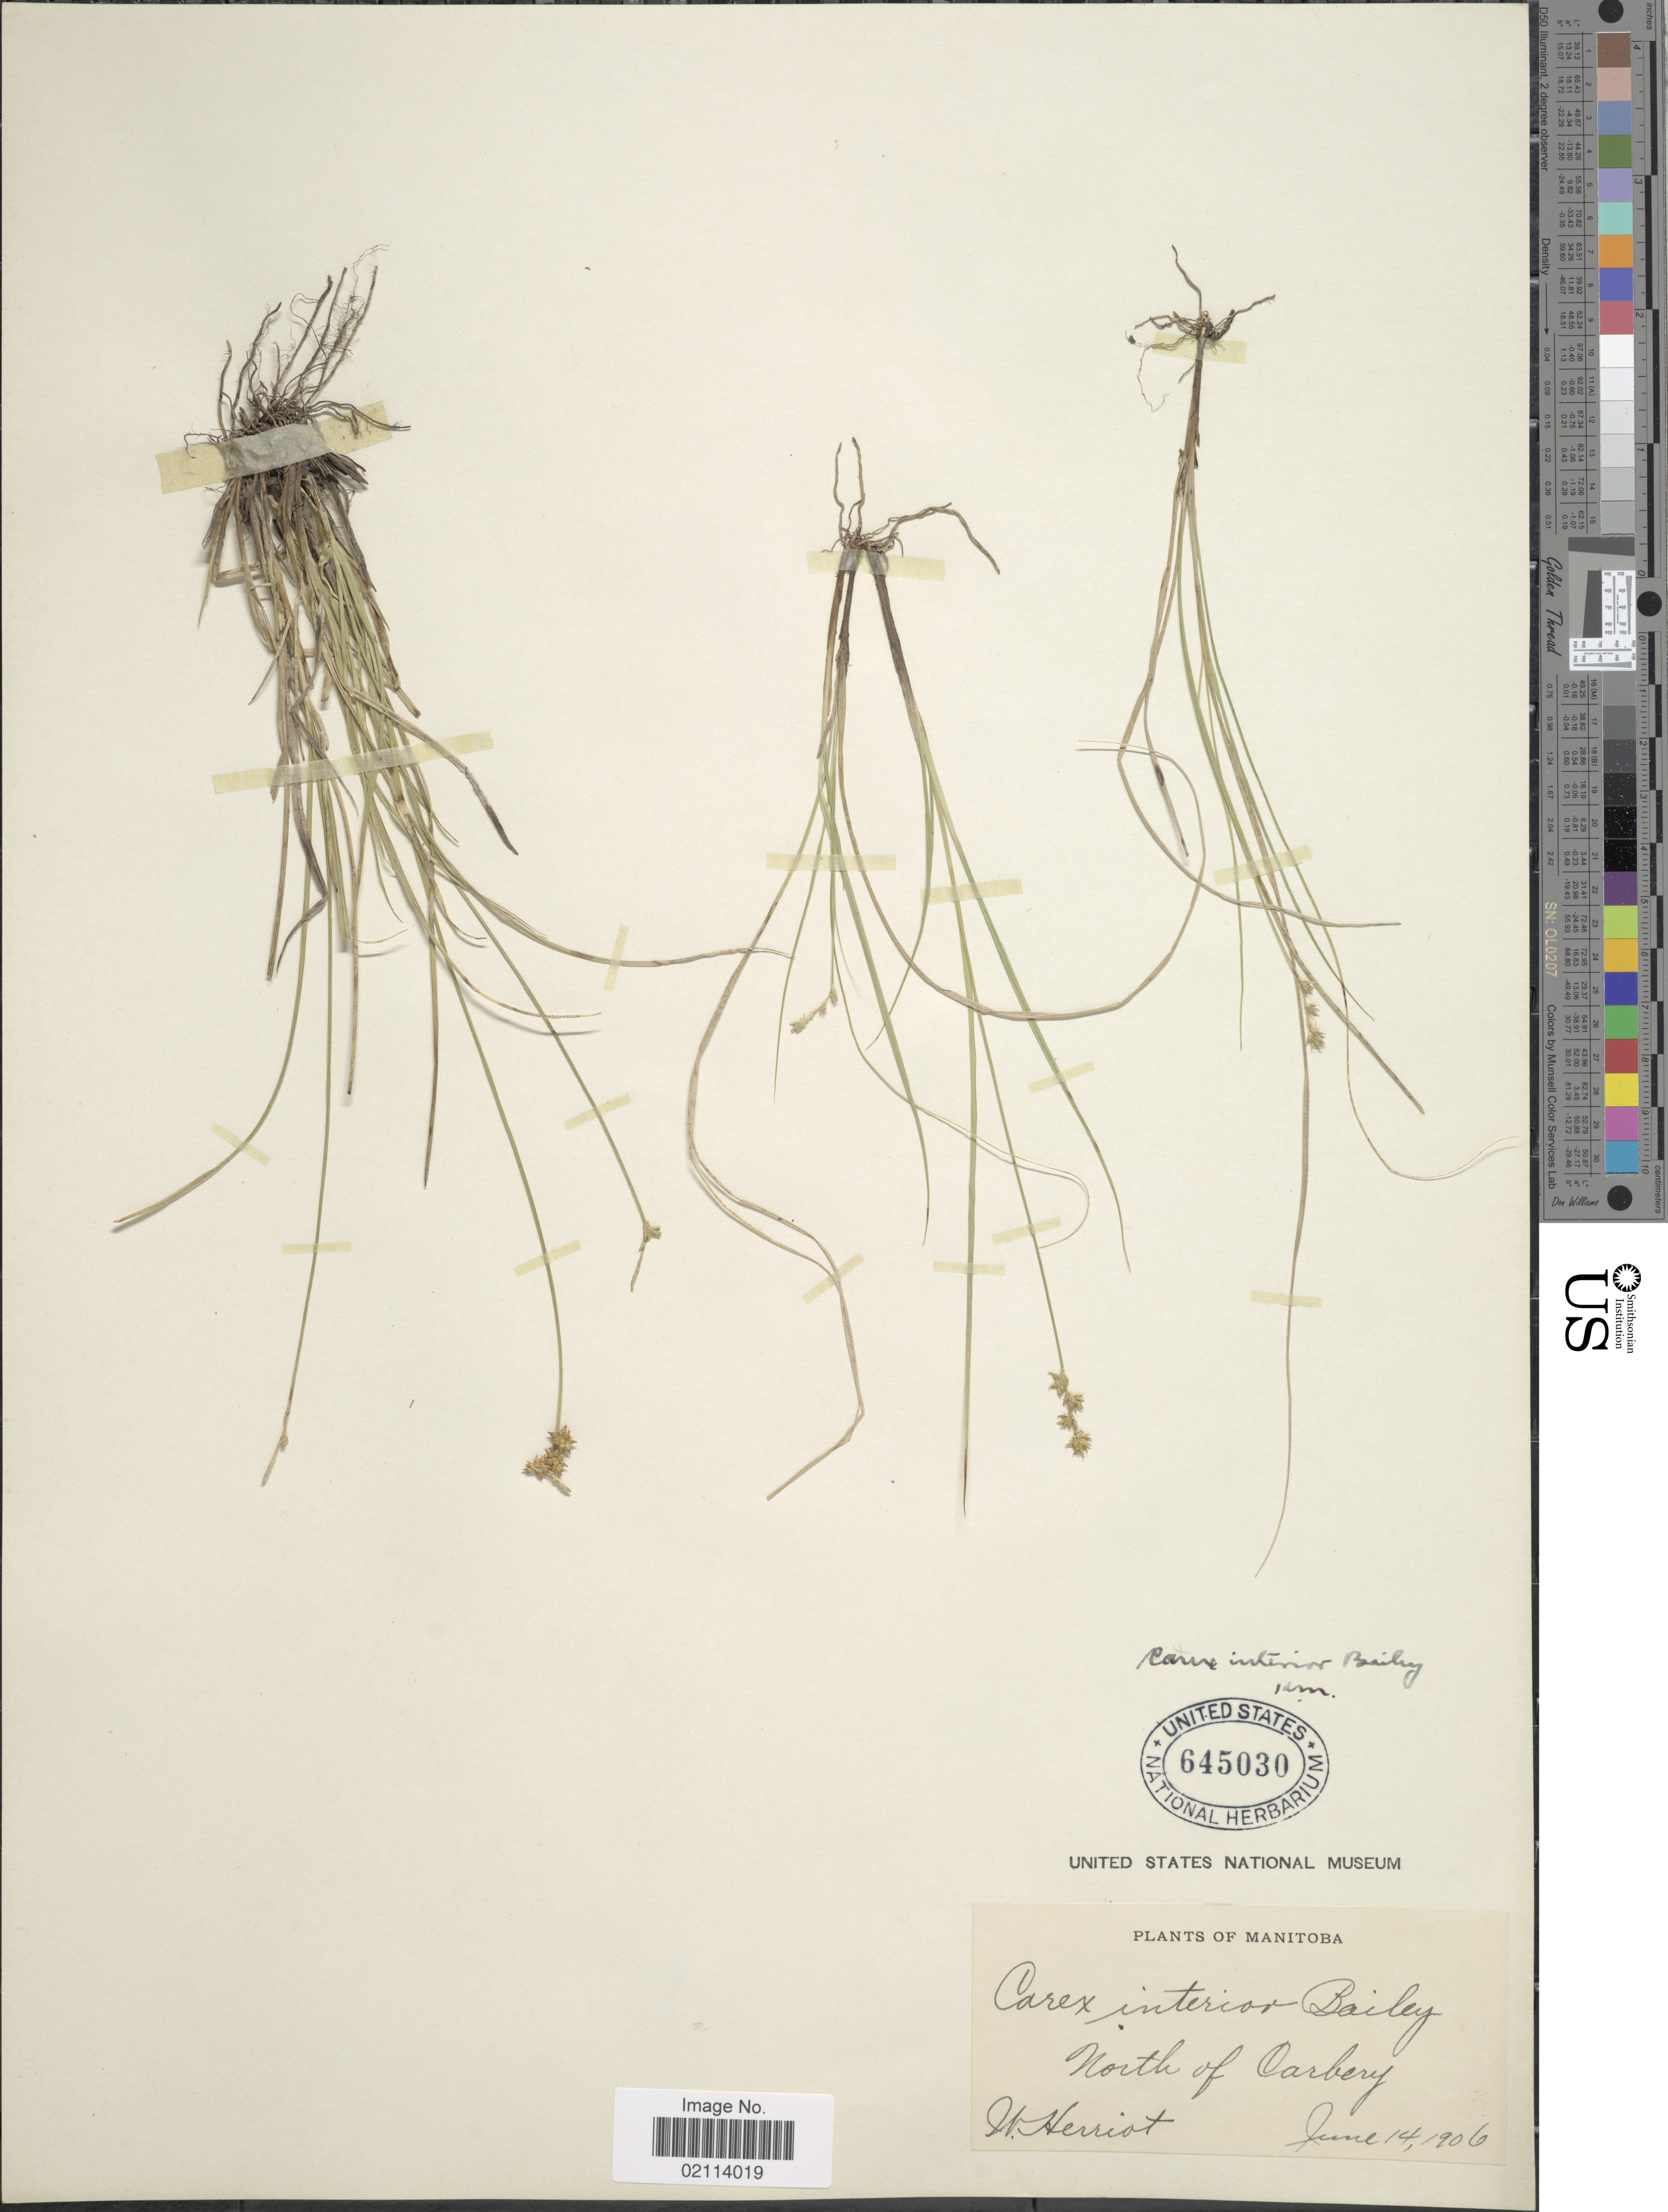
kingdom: Plantae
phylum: Tracheophyta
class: Liliopsida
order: Poales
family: Cyperaceae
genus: Carex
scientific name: Carex interior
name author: L.H. Bailey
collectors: W. Herriot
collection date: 1906-06-14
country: Canada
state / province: Manitoba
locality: North of Carbery.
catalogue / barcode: US 645030